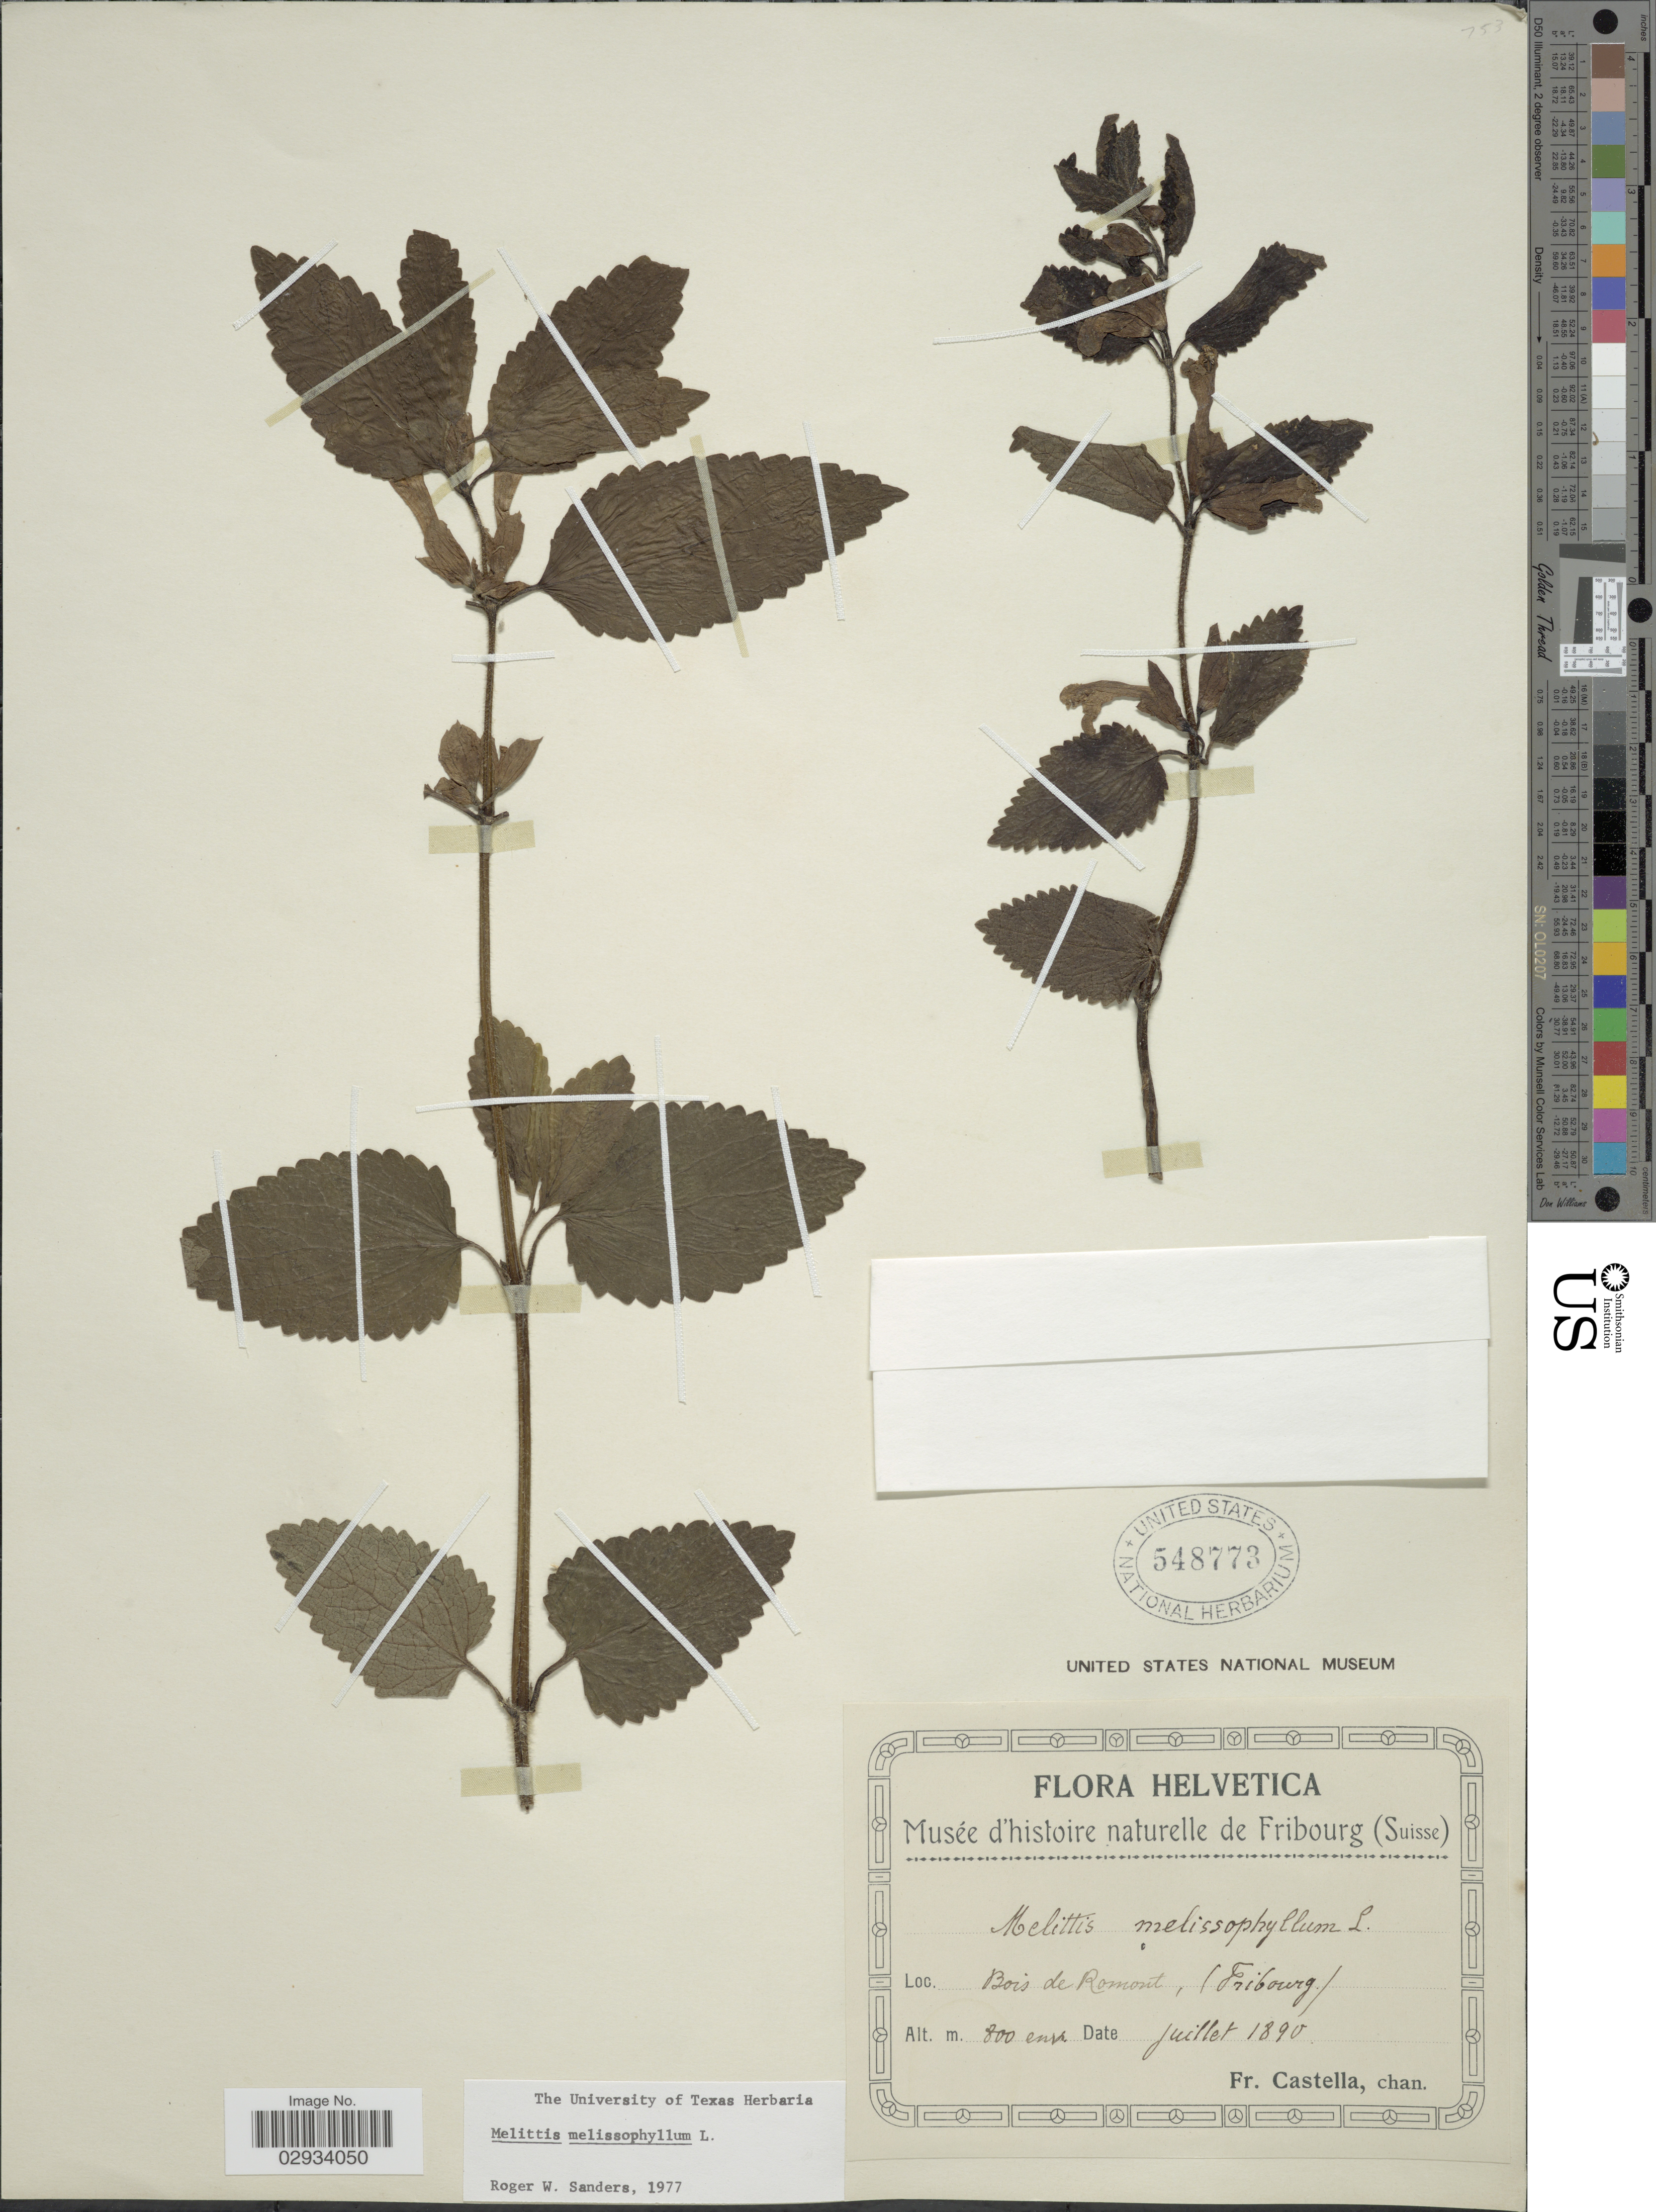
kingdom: Plantae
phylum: Tracheophyta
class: Magnoliopsida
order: Lamiales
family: Lamiaceae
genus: Melittis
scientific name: Melittis melissophyllum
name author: L.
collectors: Fr. Castella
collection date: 1890-07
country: Switzerland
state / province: Fribourg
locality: Helvetica, Bois de Romont, (Fribourg)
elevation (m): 800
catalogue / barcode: US 548773